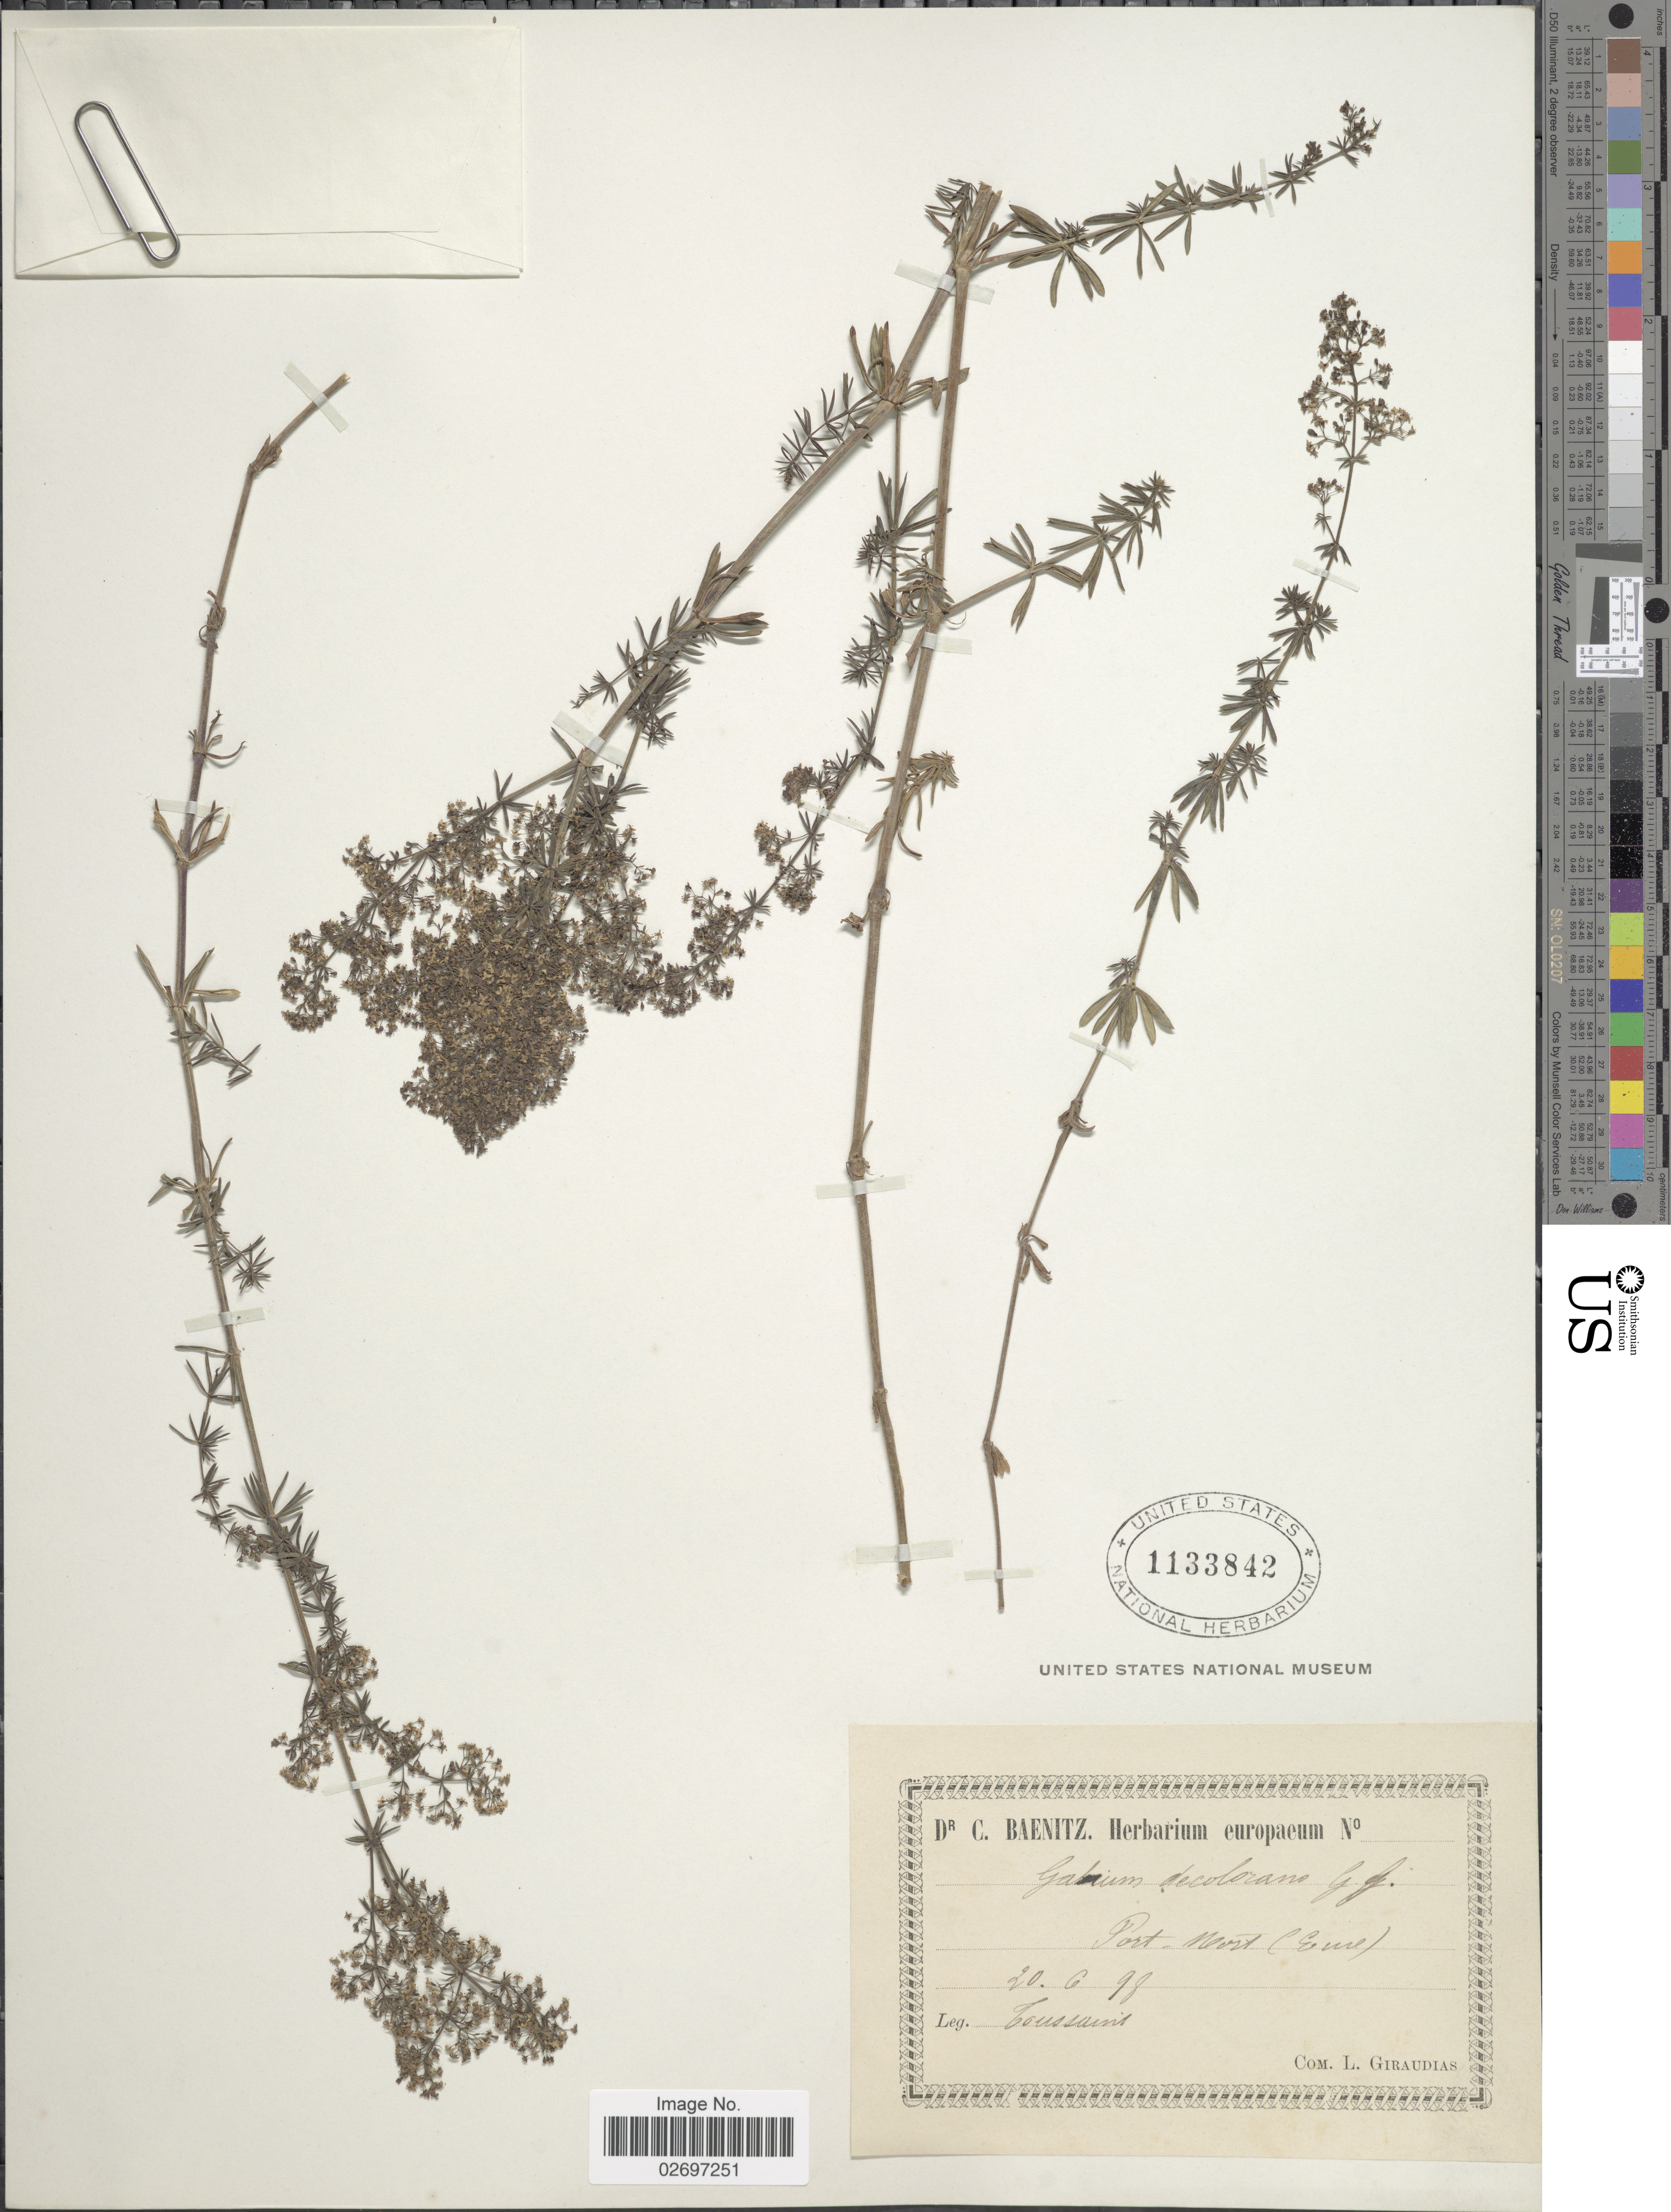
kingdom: Plantae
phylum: Tracheophyta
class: Magnoliopsida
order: Gentianales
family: Rubiaceae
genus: Galium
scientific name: Galium decolorans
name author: Bourg. ex Marés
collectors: Toussains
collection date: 1898-06-20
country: France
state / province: Normandie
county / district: Eure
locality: Port - Mort (Eure)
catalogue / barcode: US 1133842